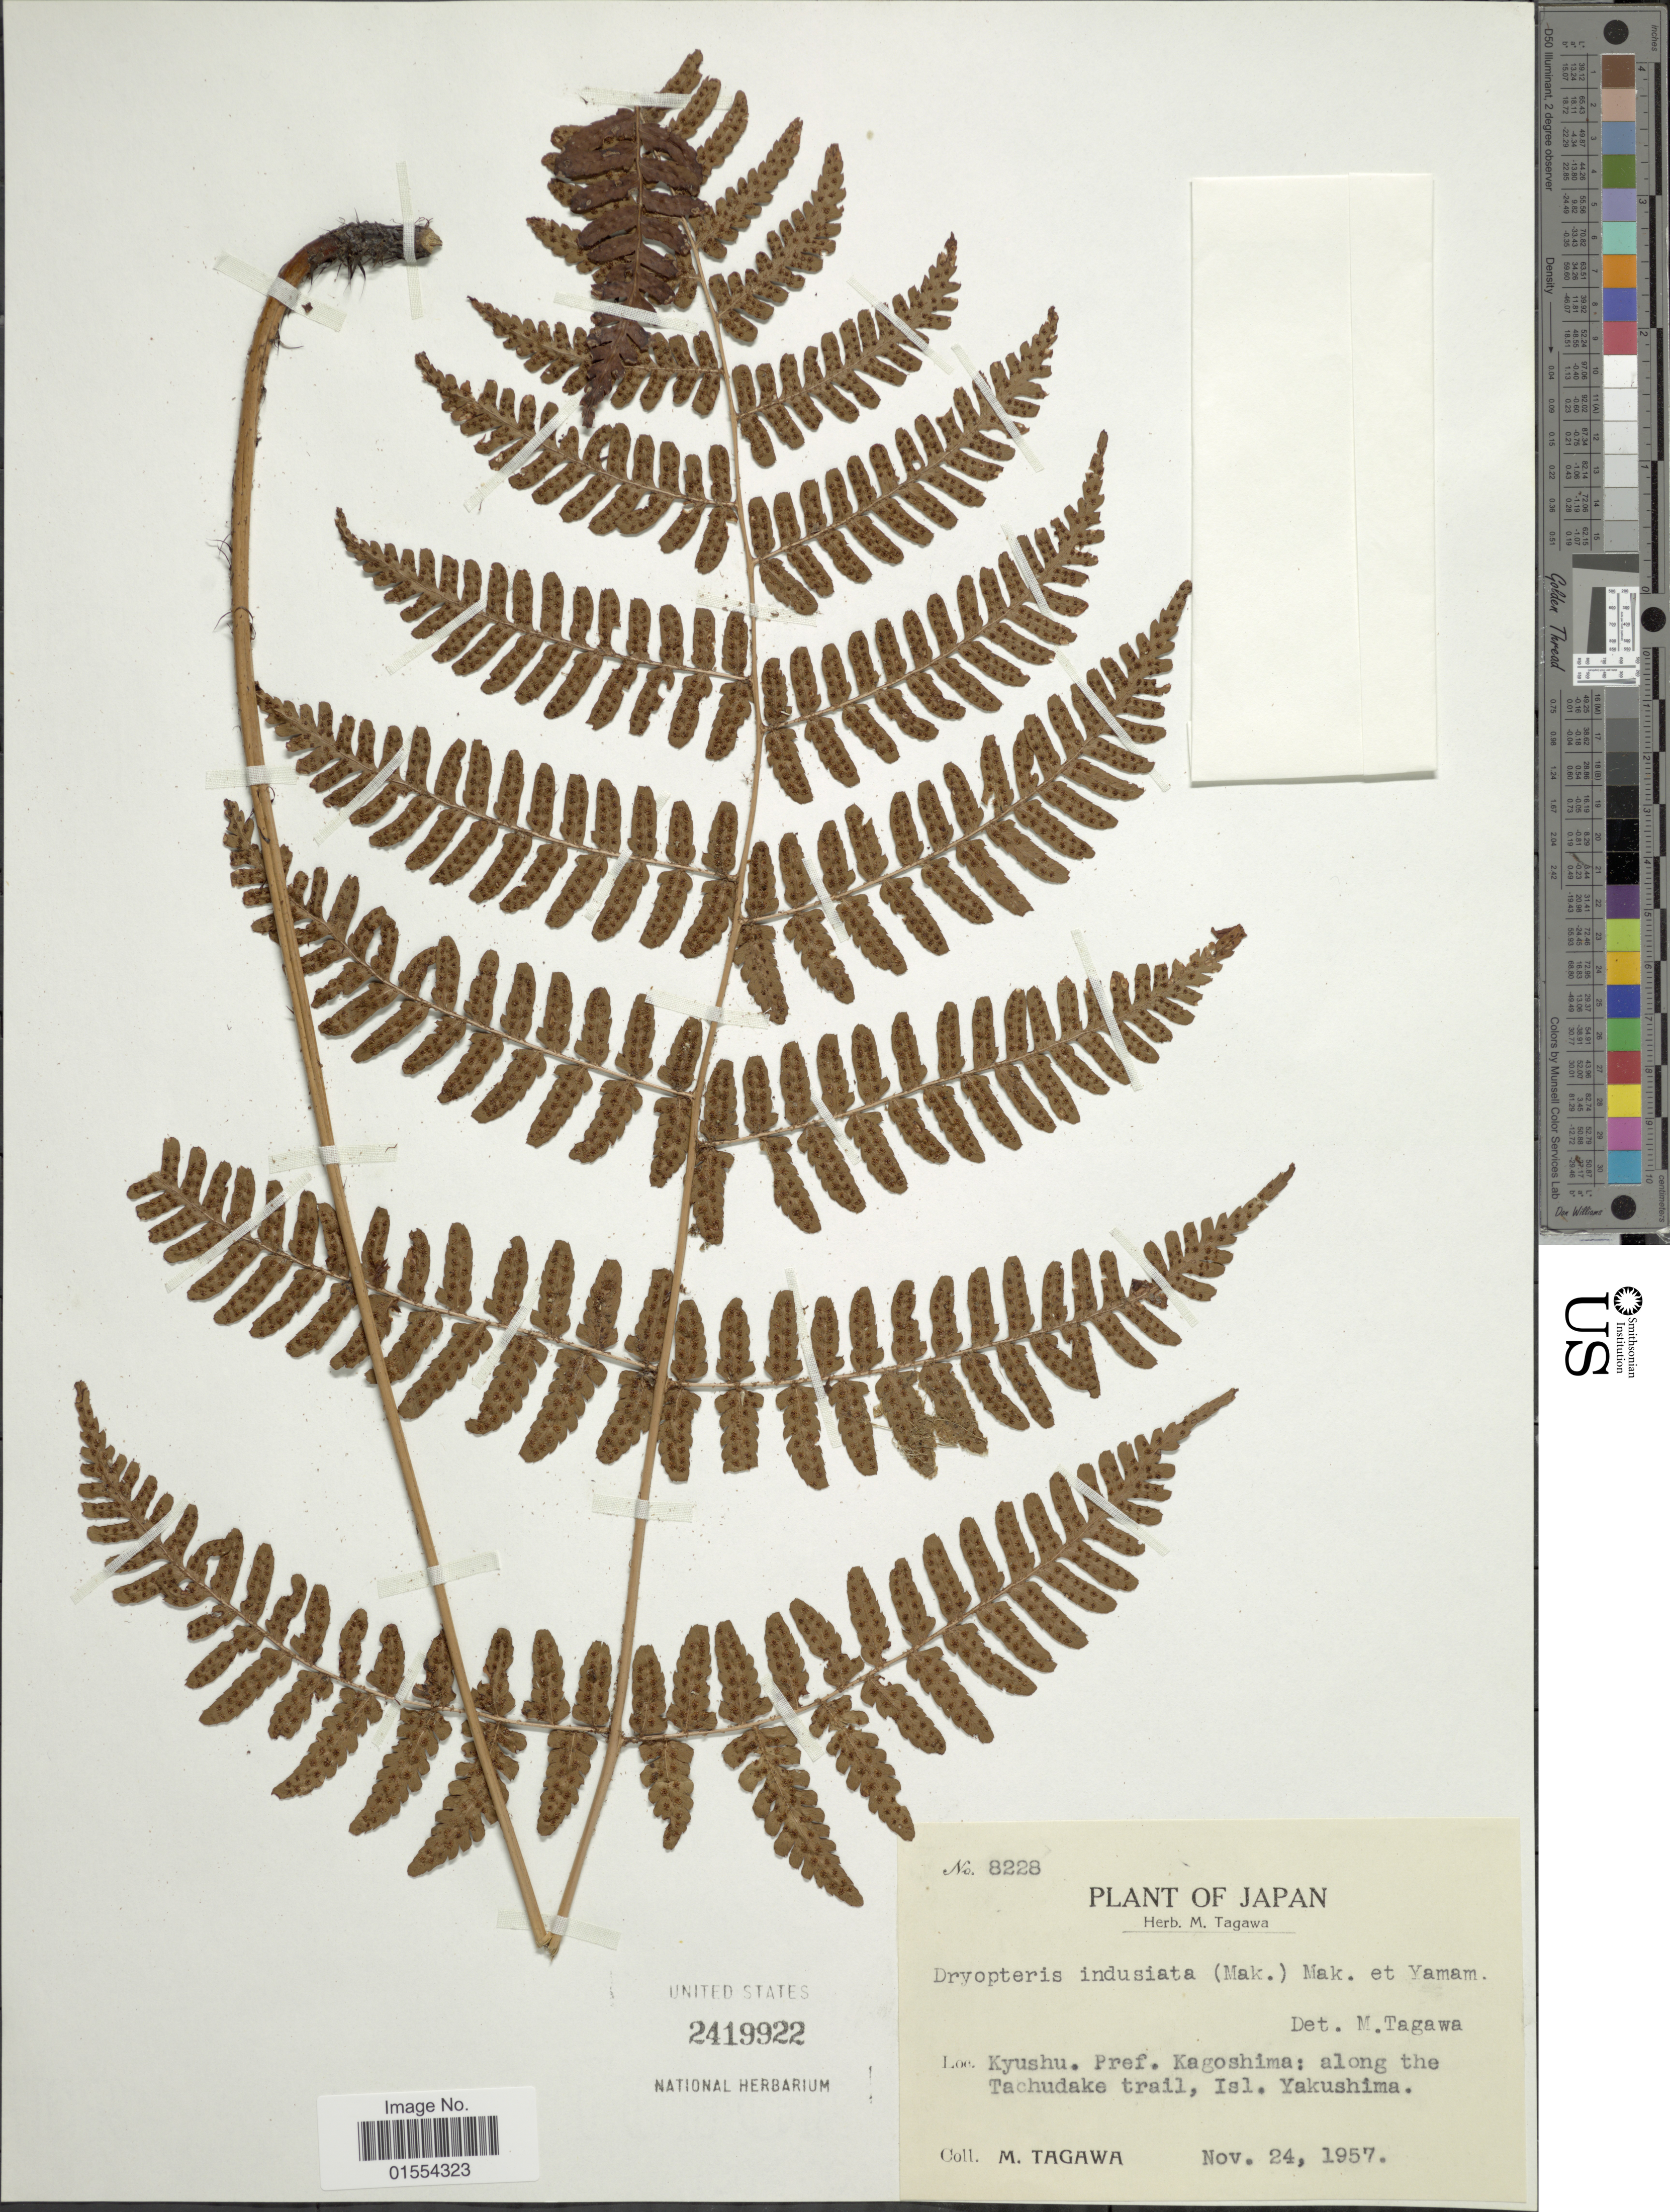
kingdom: Plantae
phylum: Tracheophyta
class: Polypodiopsida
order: Polypodiales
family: Dryopteridaceae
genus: Dryopteris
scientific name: Dryopteris indusiata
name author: (Makino) Makino & Yamam.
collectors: M. Tagawa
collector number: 8228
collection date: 1957-11-24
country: Japan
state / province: Kagosima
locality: Japan, Kyushu, Pref. Kagoshima: along the Tachudake trail, Isl. Yakushima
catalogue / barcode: US 2419922